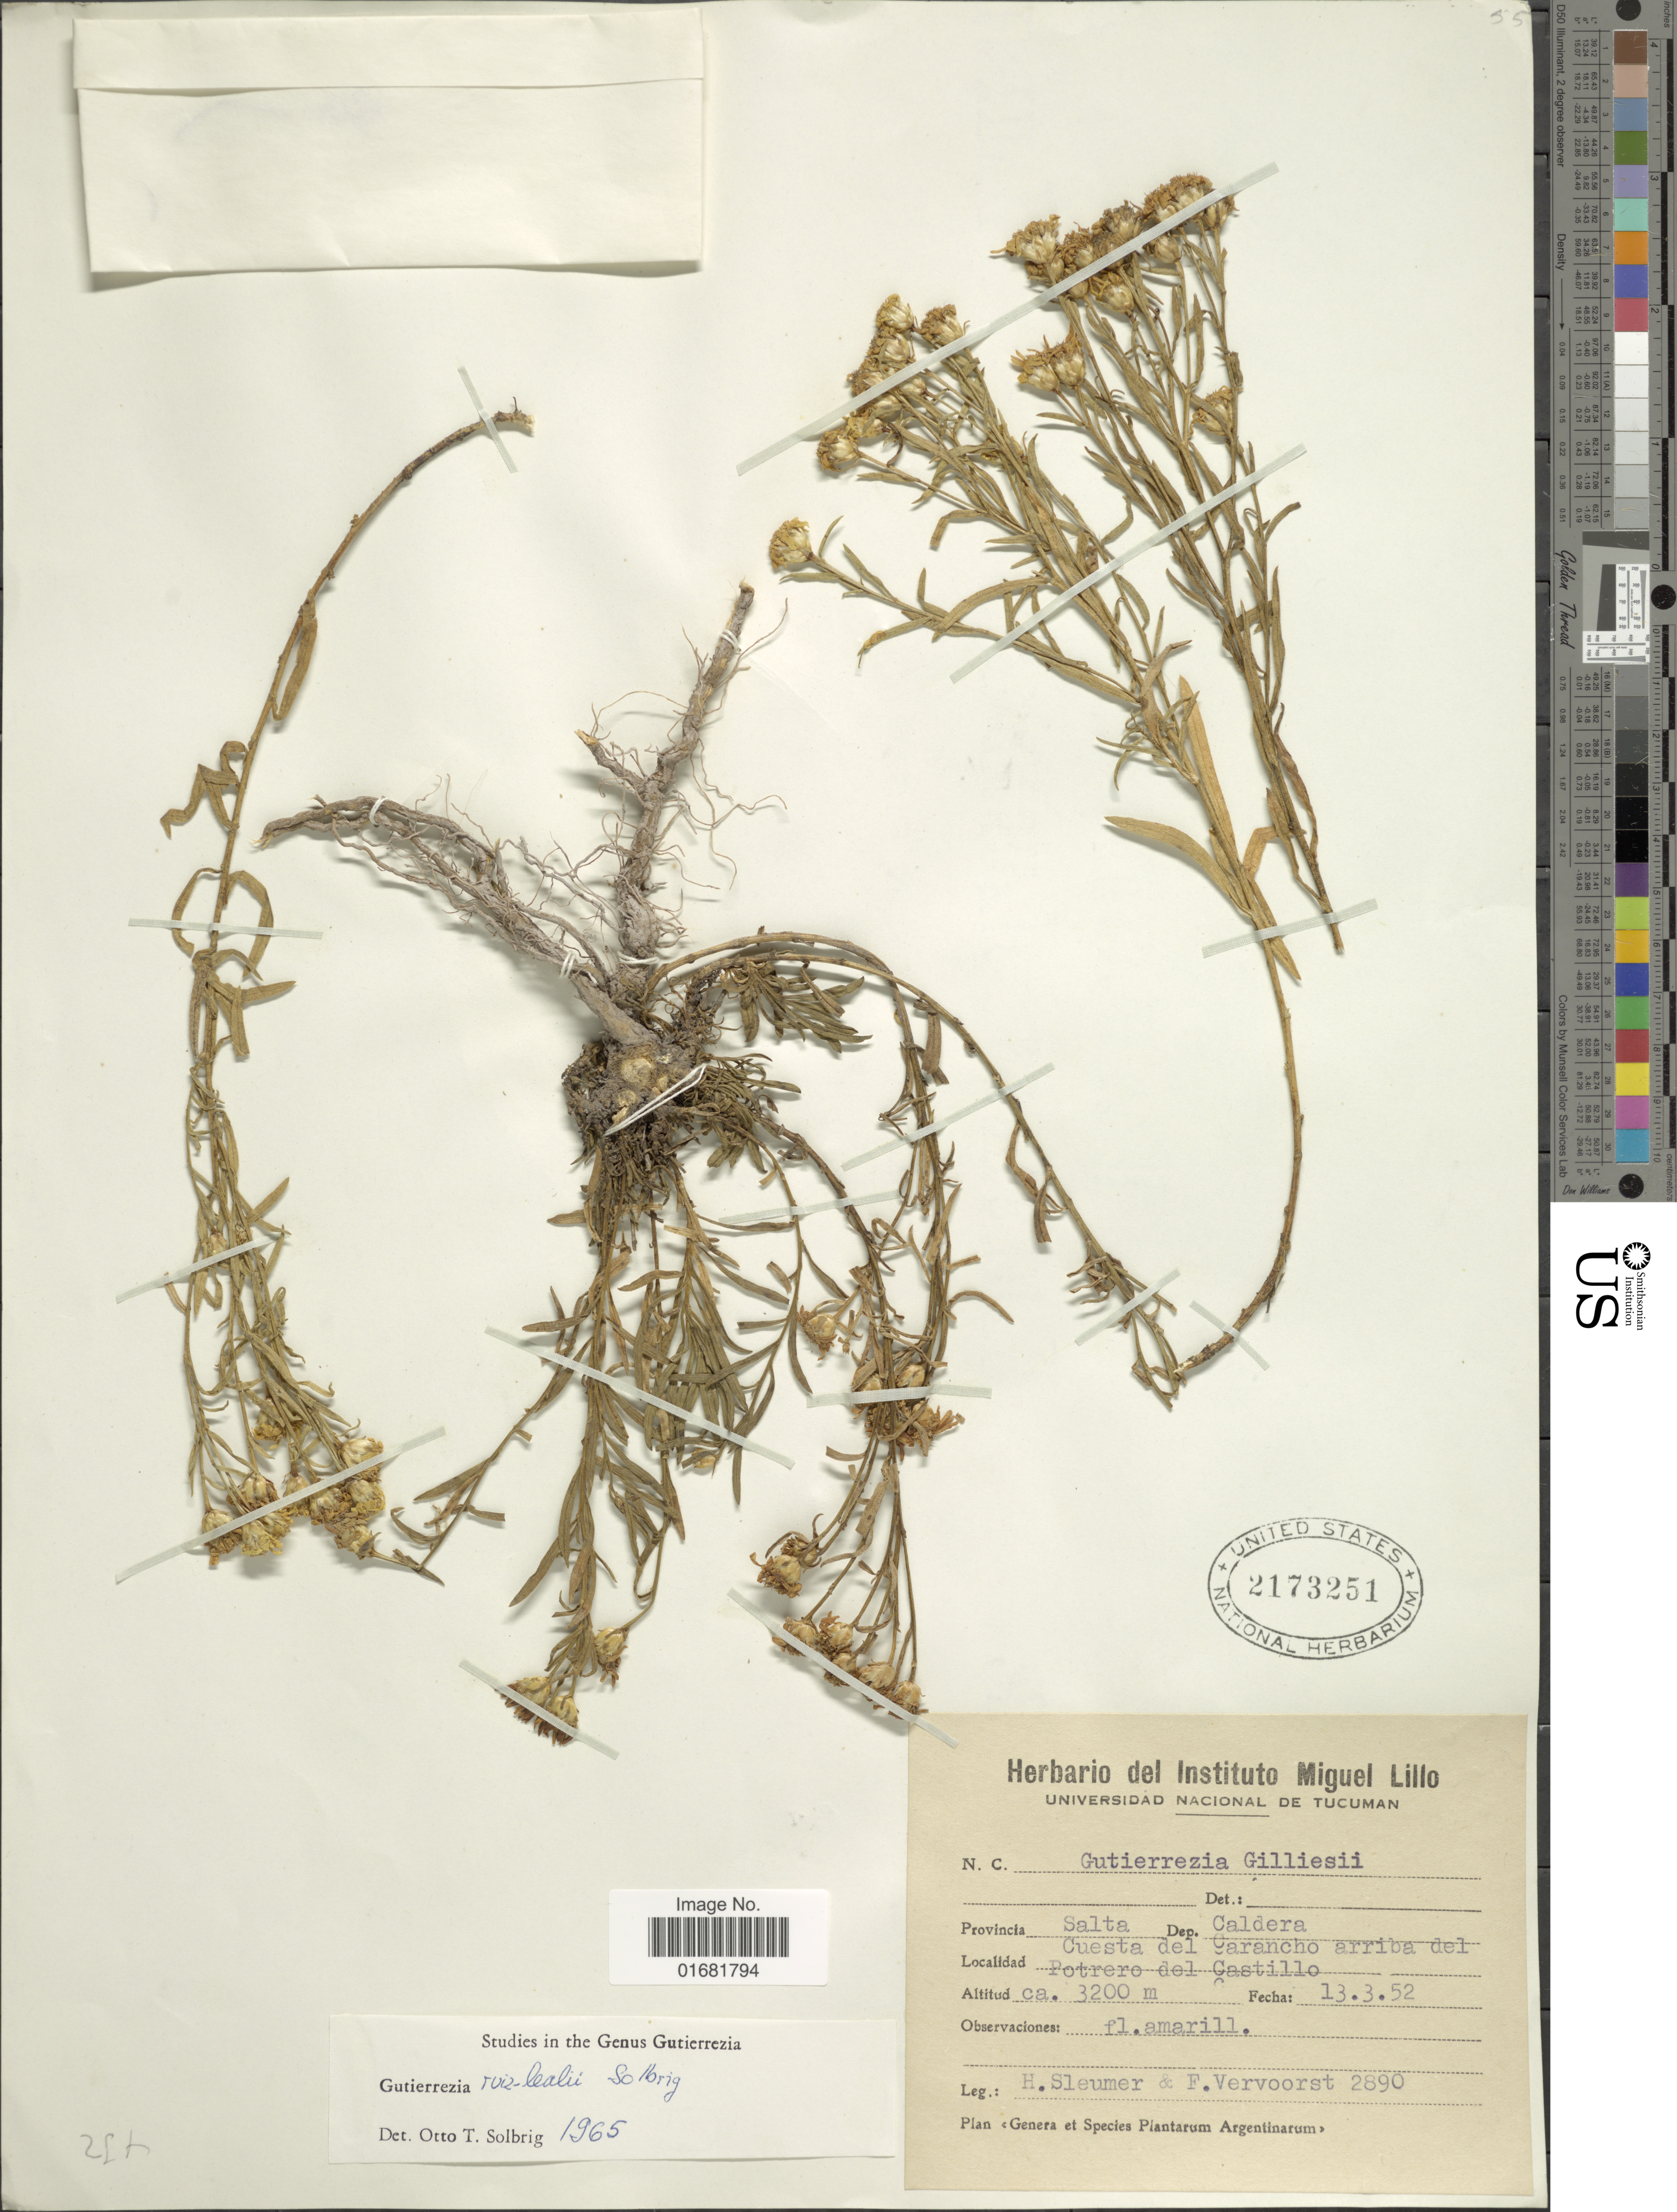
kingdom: Plantae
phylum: Tracheophyta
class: Magnoliopsida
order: Asterales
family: Asteraceae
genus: Gutierrezia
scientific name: Gutierrezia ruiz-lealii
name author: Solbrig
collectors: H. O. Sleumer & F. Vervoorst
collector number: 2890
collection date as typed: Transcribed d/m/y: 13/3/52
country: Argentina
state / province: Salta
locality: Dep. Caldera. Cuesta del Carancho arriba del Potrero del Castillo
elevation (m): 3200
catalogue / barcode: US 2173251